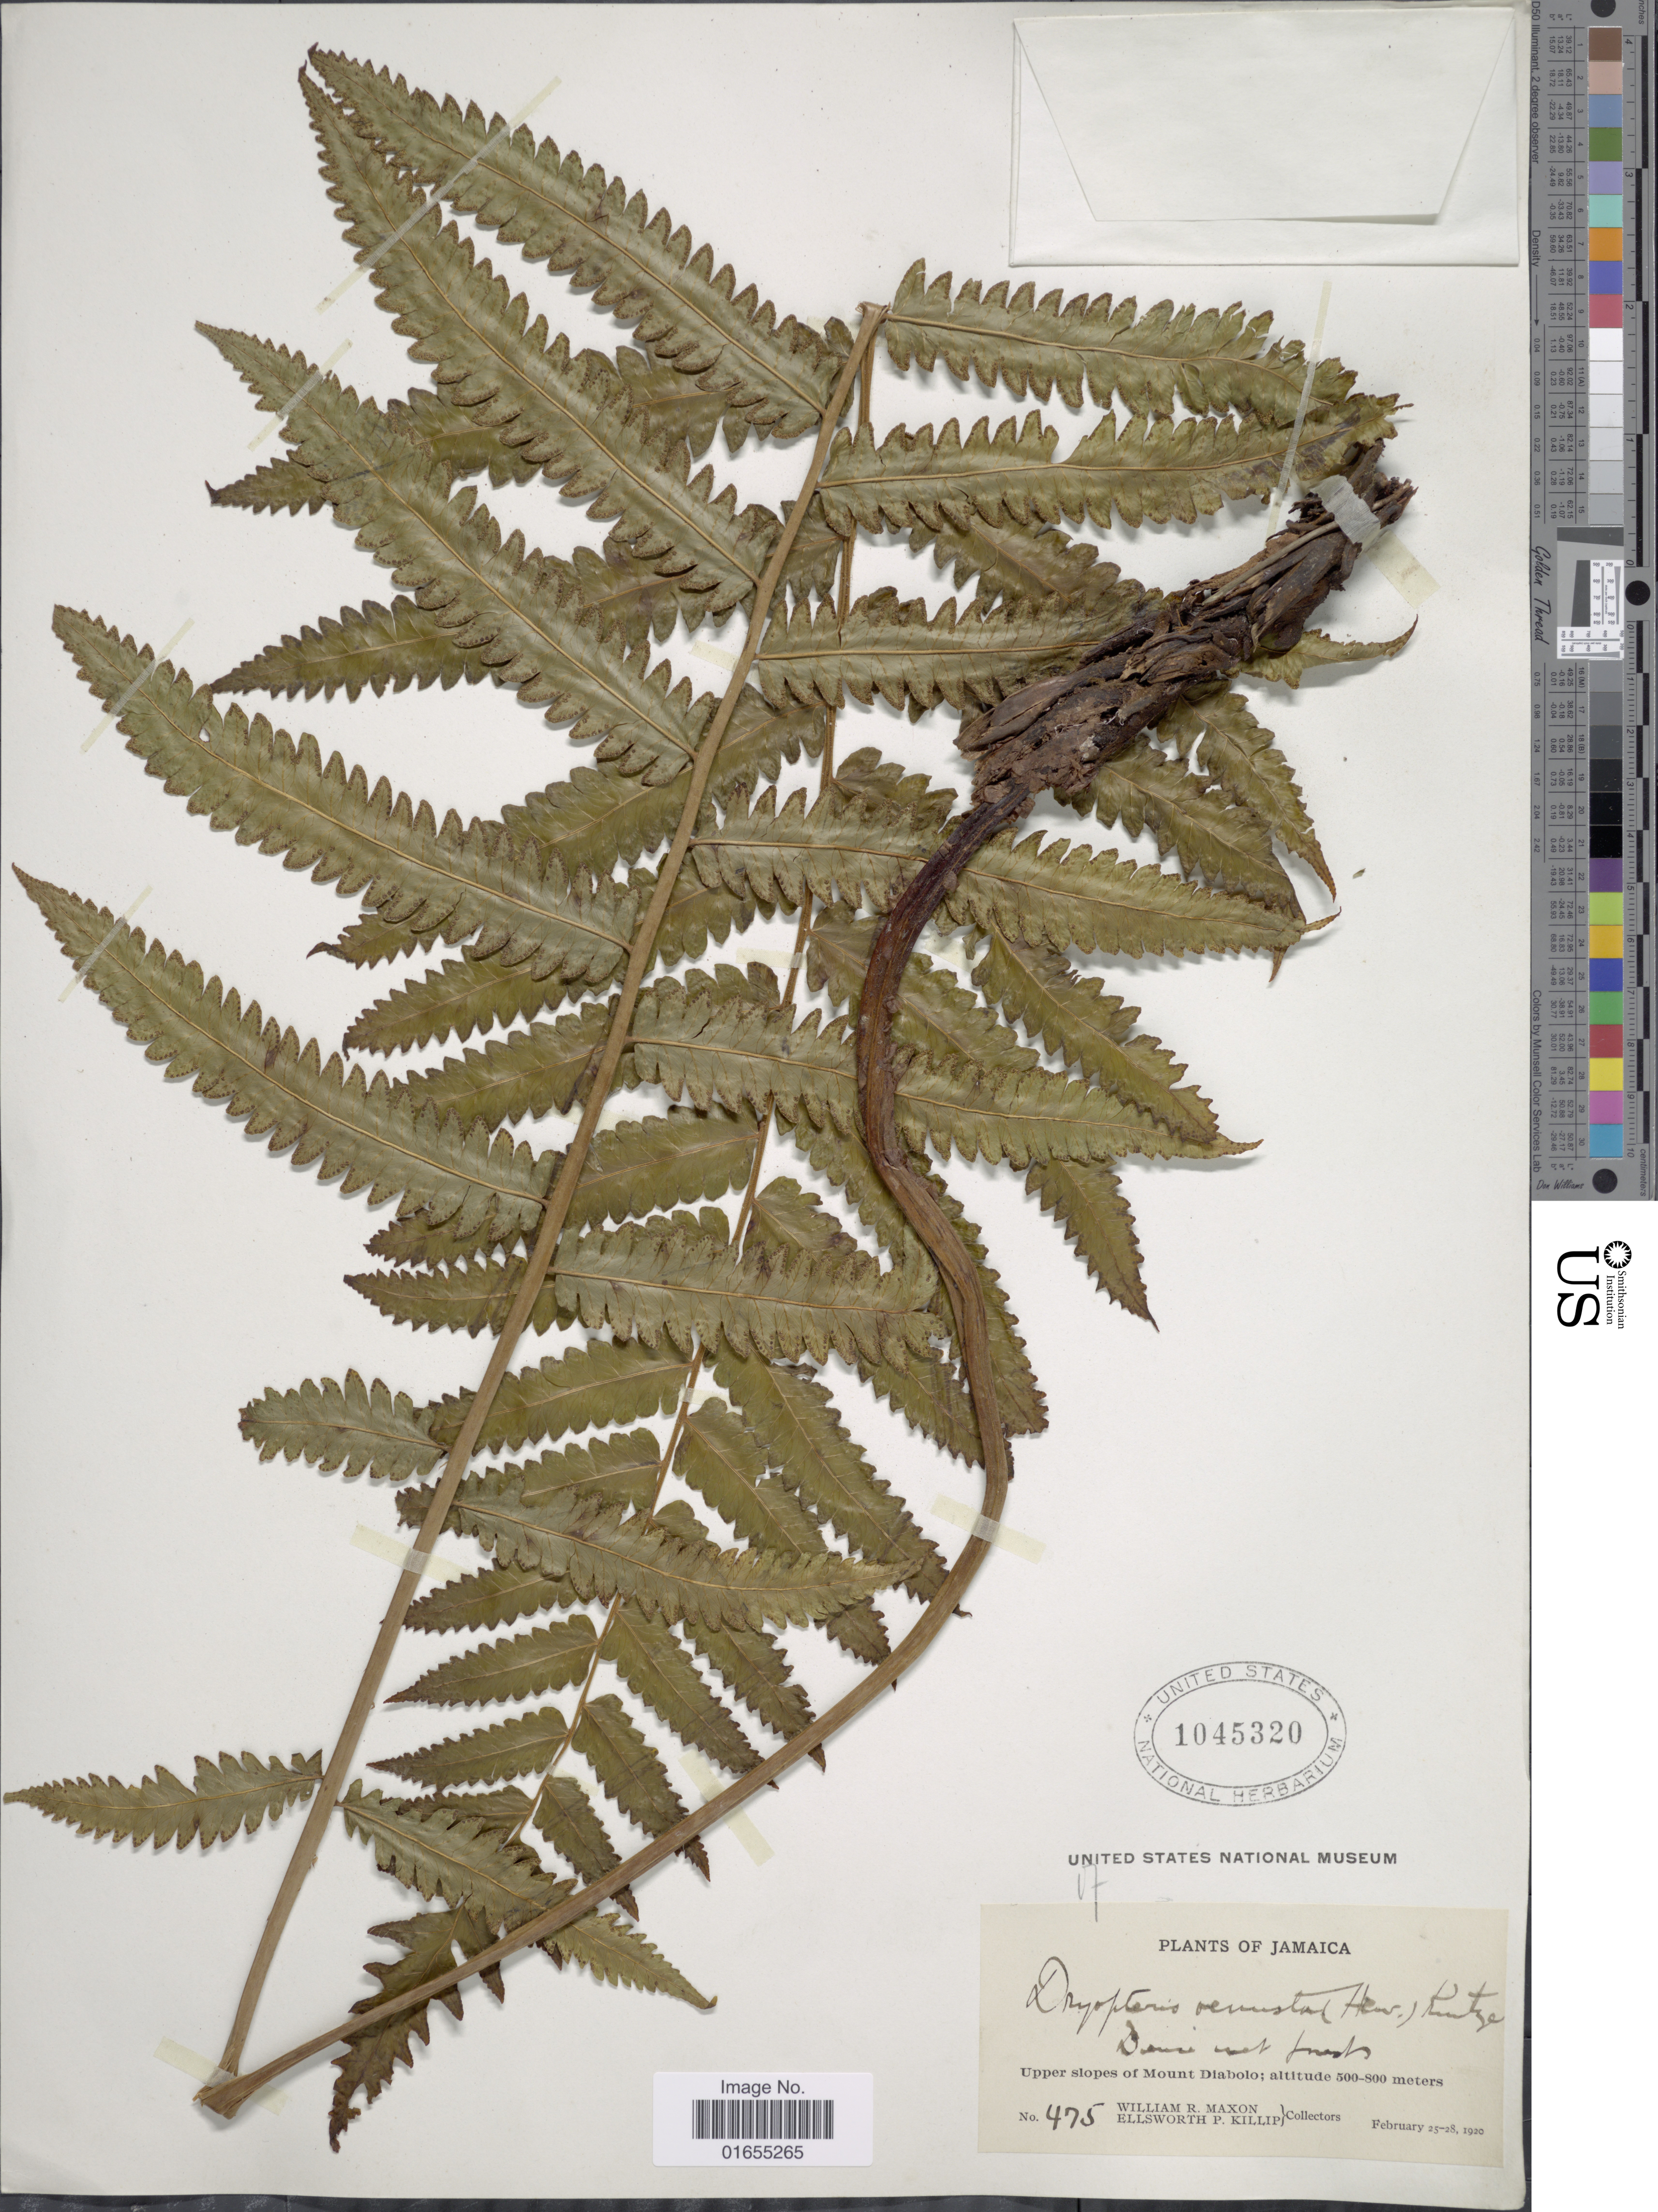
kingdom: Plantae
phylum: Tracheophyta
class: Polypodiopsida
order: Polypodiales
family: Thelypteridaceae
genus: Goniopteris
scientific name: Goniopteris venusta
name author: (Heward) Pic. Serm.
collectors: W. R. Maxon & E. P. Killip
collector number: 475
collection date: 1920-02-25/1920-02-28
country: Jamaica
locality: Upper slopes of Mount Diabolo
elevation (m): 500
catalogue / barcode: US 1045320